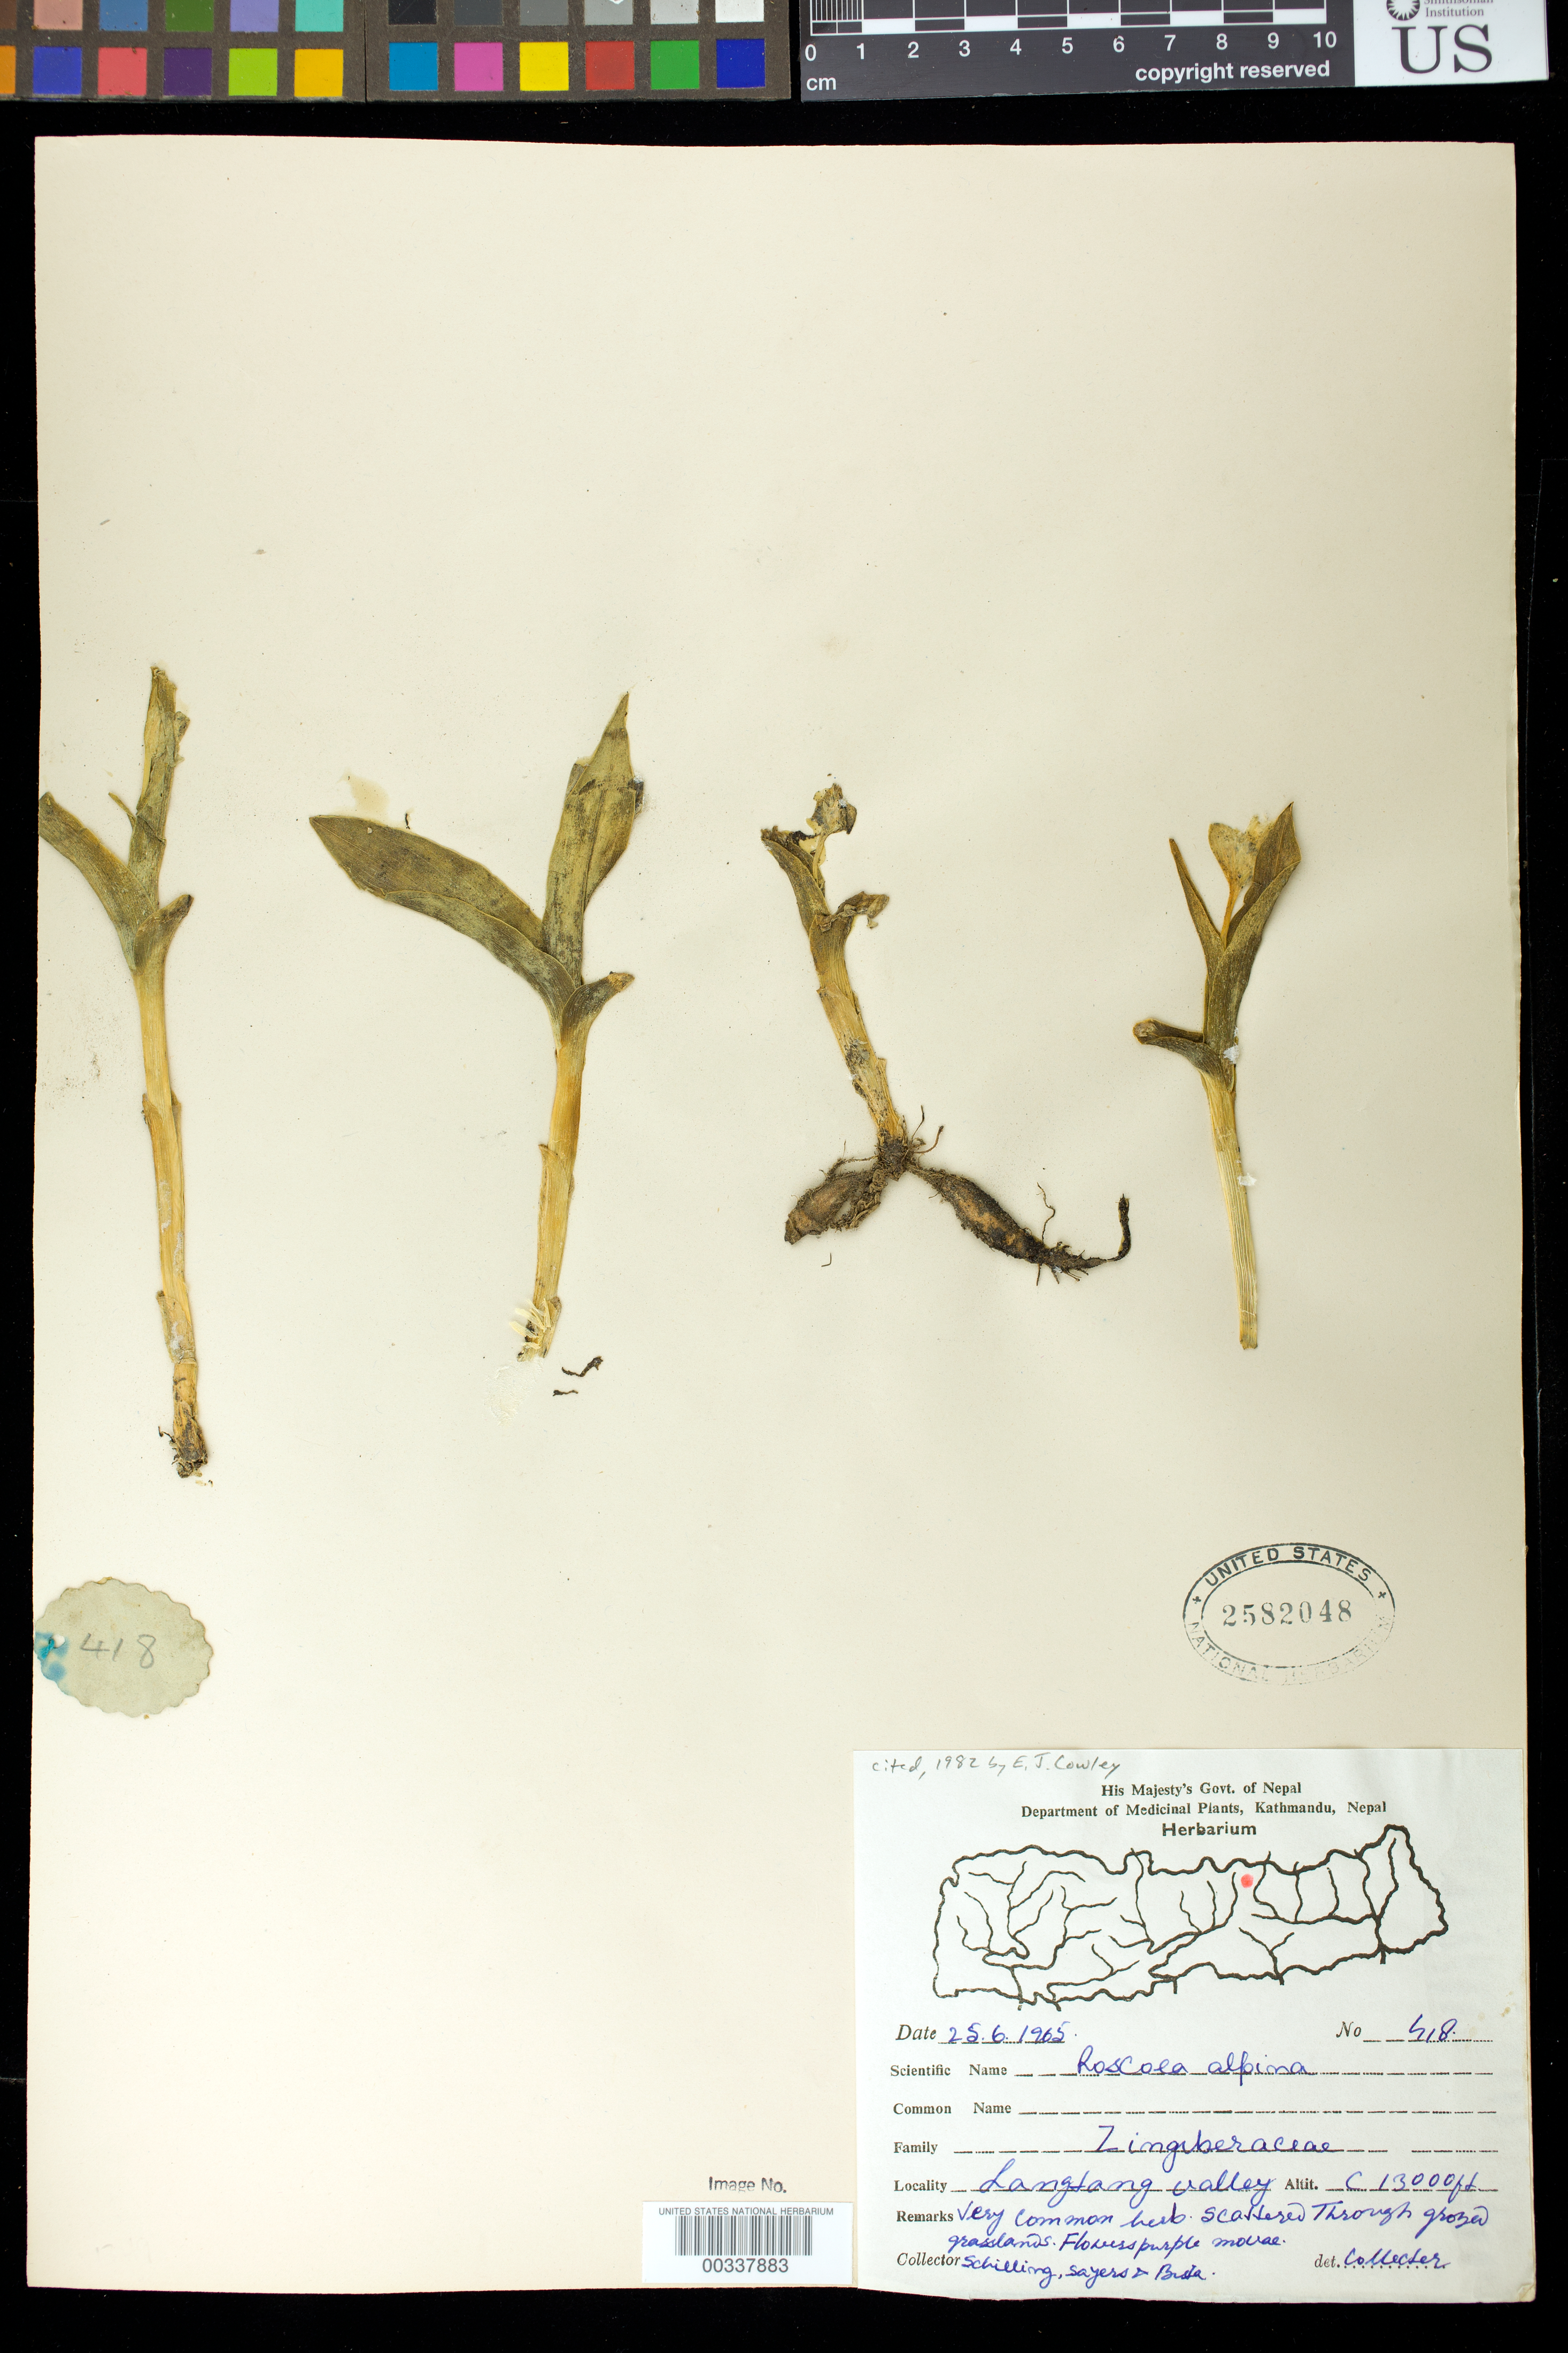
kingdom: Plantae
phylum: Tracheophyta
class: Liliopsida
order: Zingiberales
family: Zingiberaceae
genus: Roscoea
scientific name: Roscoea alpina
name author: Royle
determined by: Schilling, G. W.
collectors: G. Schilling, -. Sayers & -. Bista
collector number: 418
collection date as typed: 25 Jun 1965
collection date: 1965-06-25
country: Nepal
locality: Langtang valley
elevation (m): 3962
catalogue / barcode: US 2582048